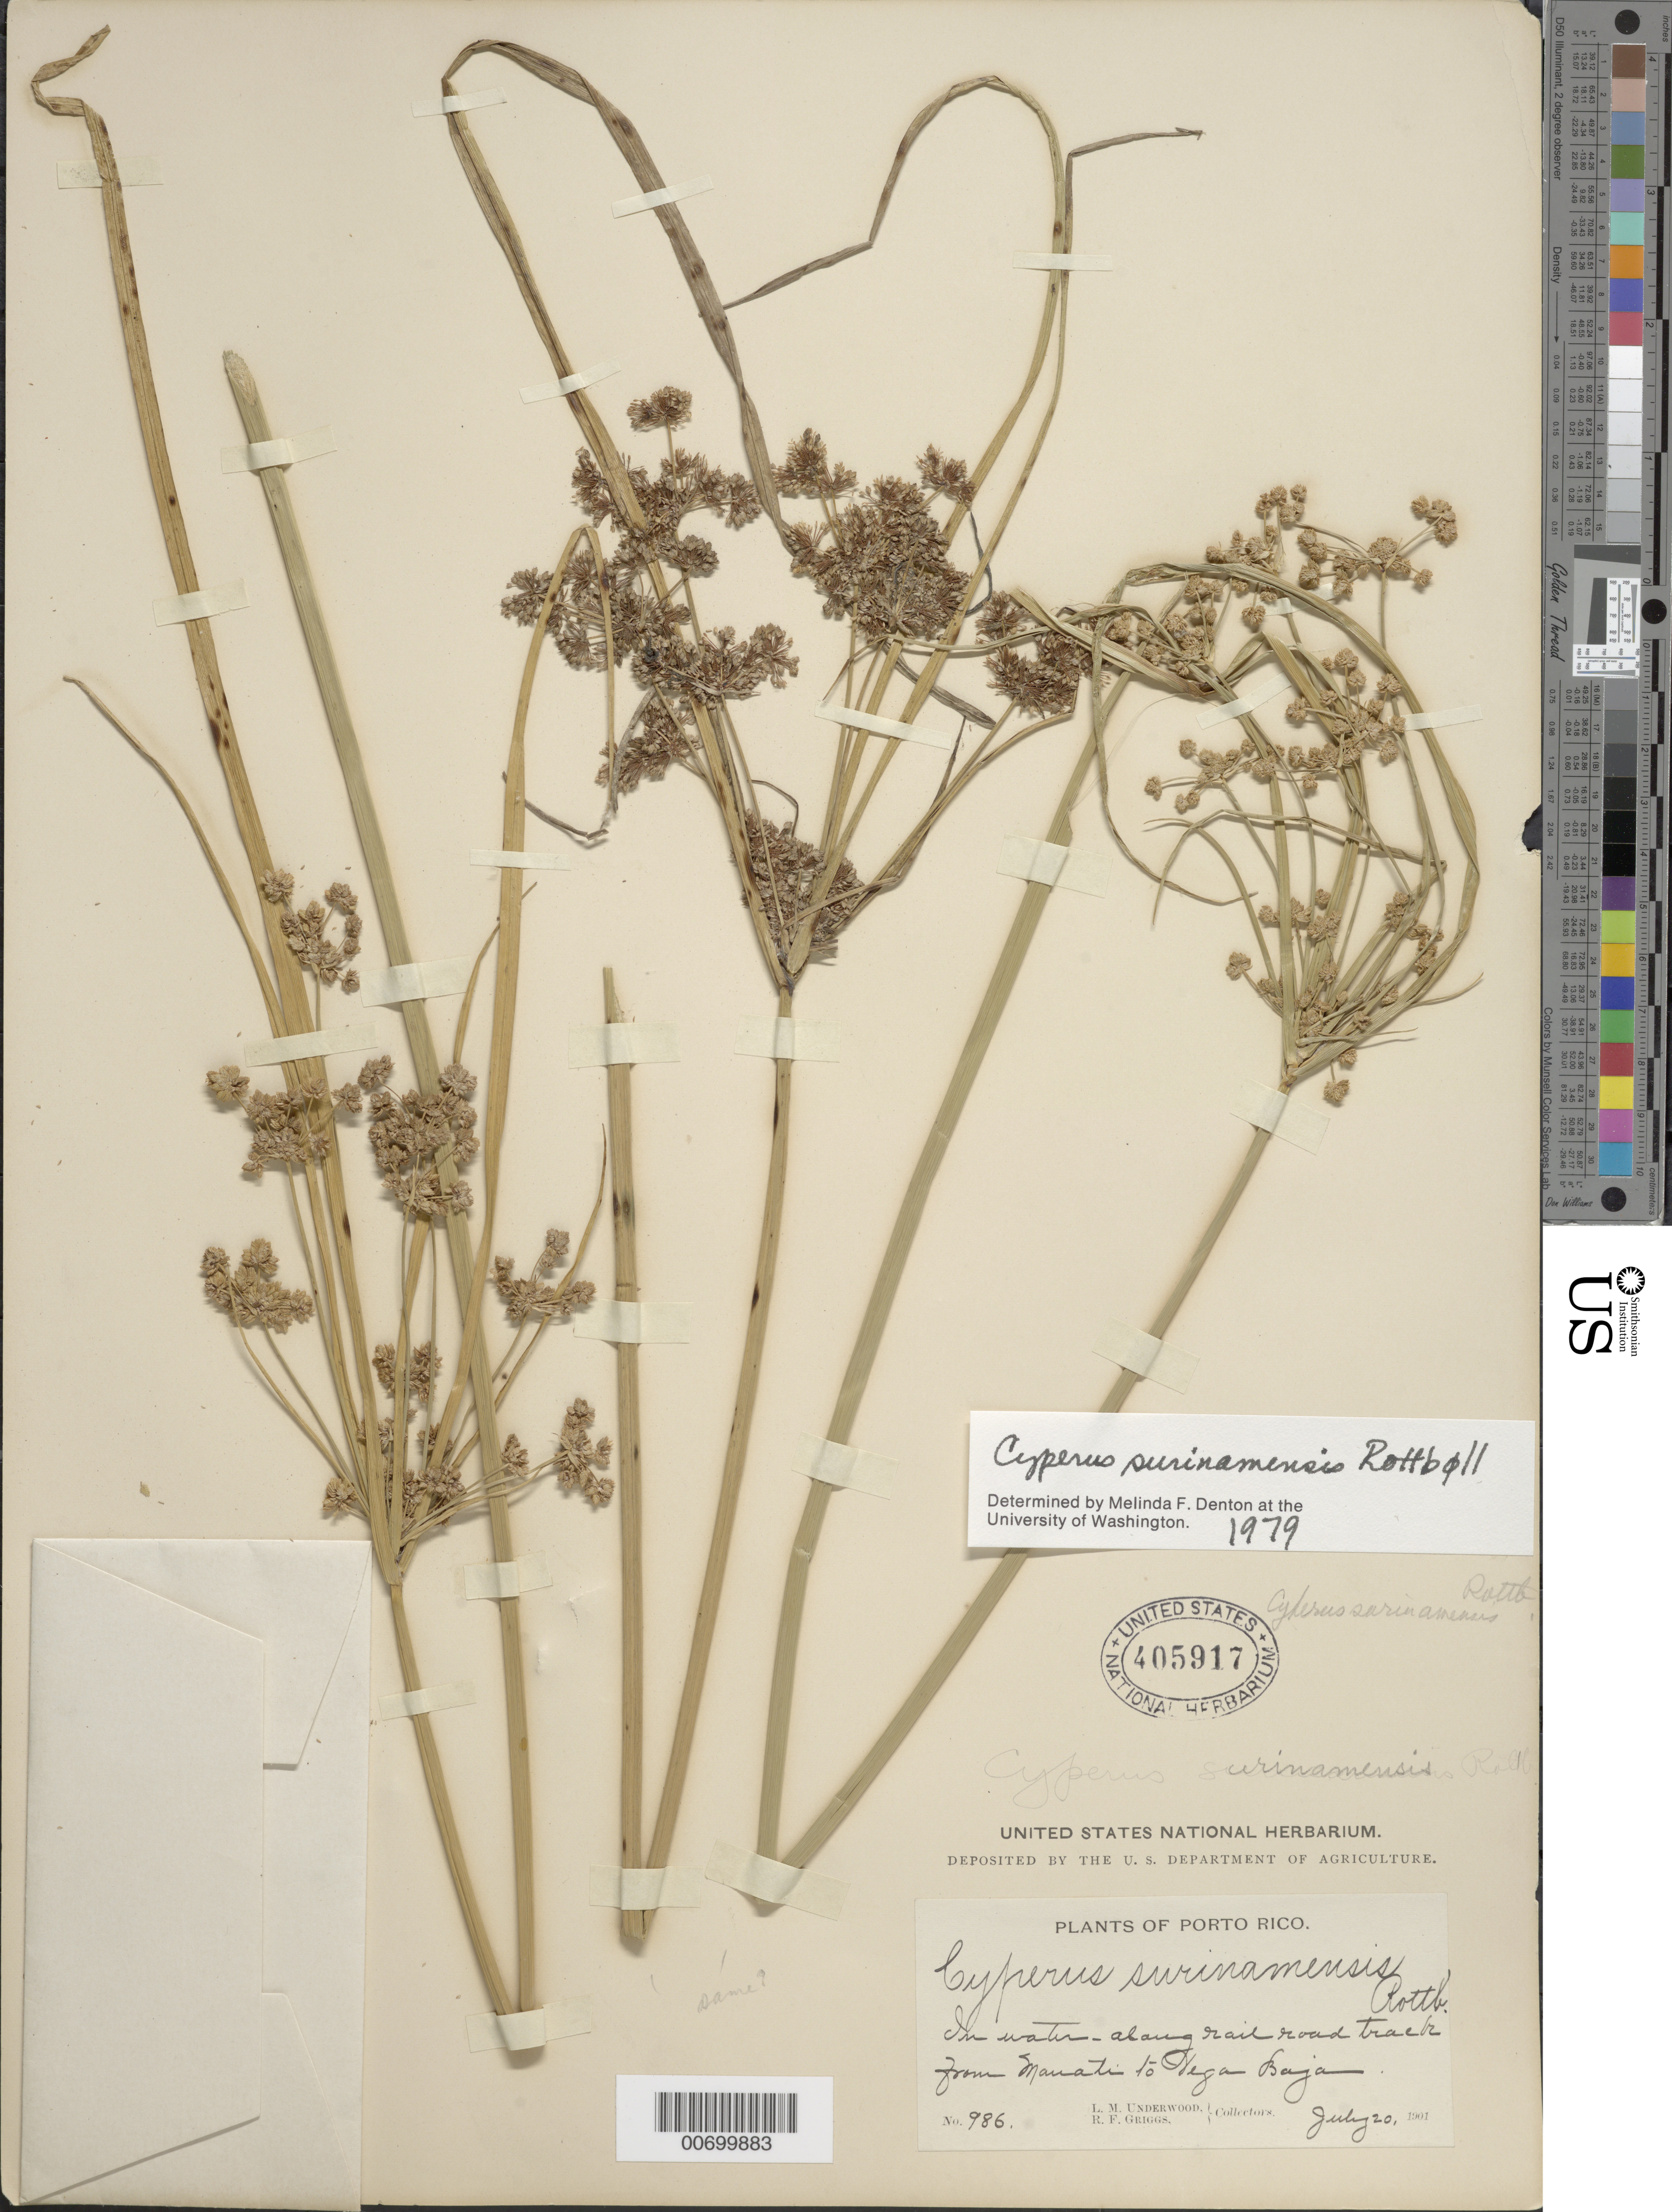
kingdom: Plantae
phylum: Tracheophyta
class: Liliopsida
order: Poales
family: Cyperaceae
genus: Cyperus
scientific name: Cyperus surinamensis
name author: Rottb.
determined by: Strong, M. T., (US), Smithsonian Institution - National Museum of Natural History (UNITED STATES)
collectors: L. M. Underwood & R. F. Griggs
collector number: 986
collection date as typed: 20 Jul 1901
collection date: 1901-07-20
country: Puerto Rico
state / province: Vega Baja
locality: From Manatí to Vega Baja.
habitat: In water along rail road track.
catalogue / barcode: US 405917